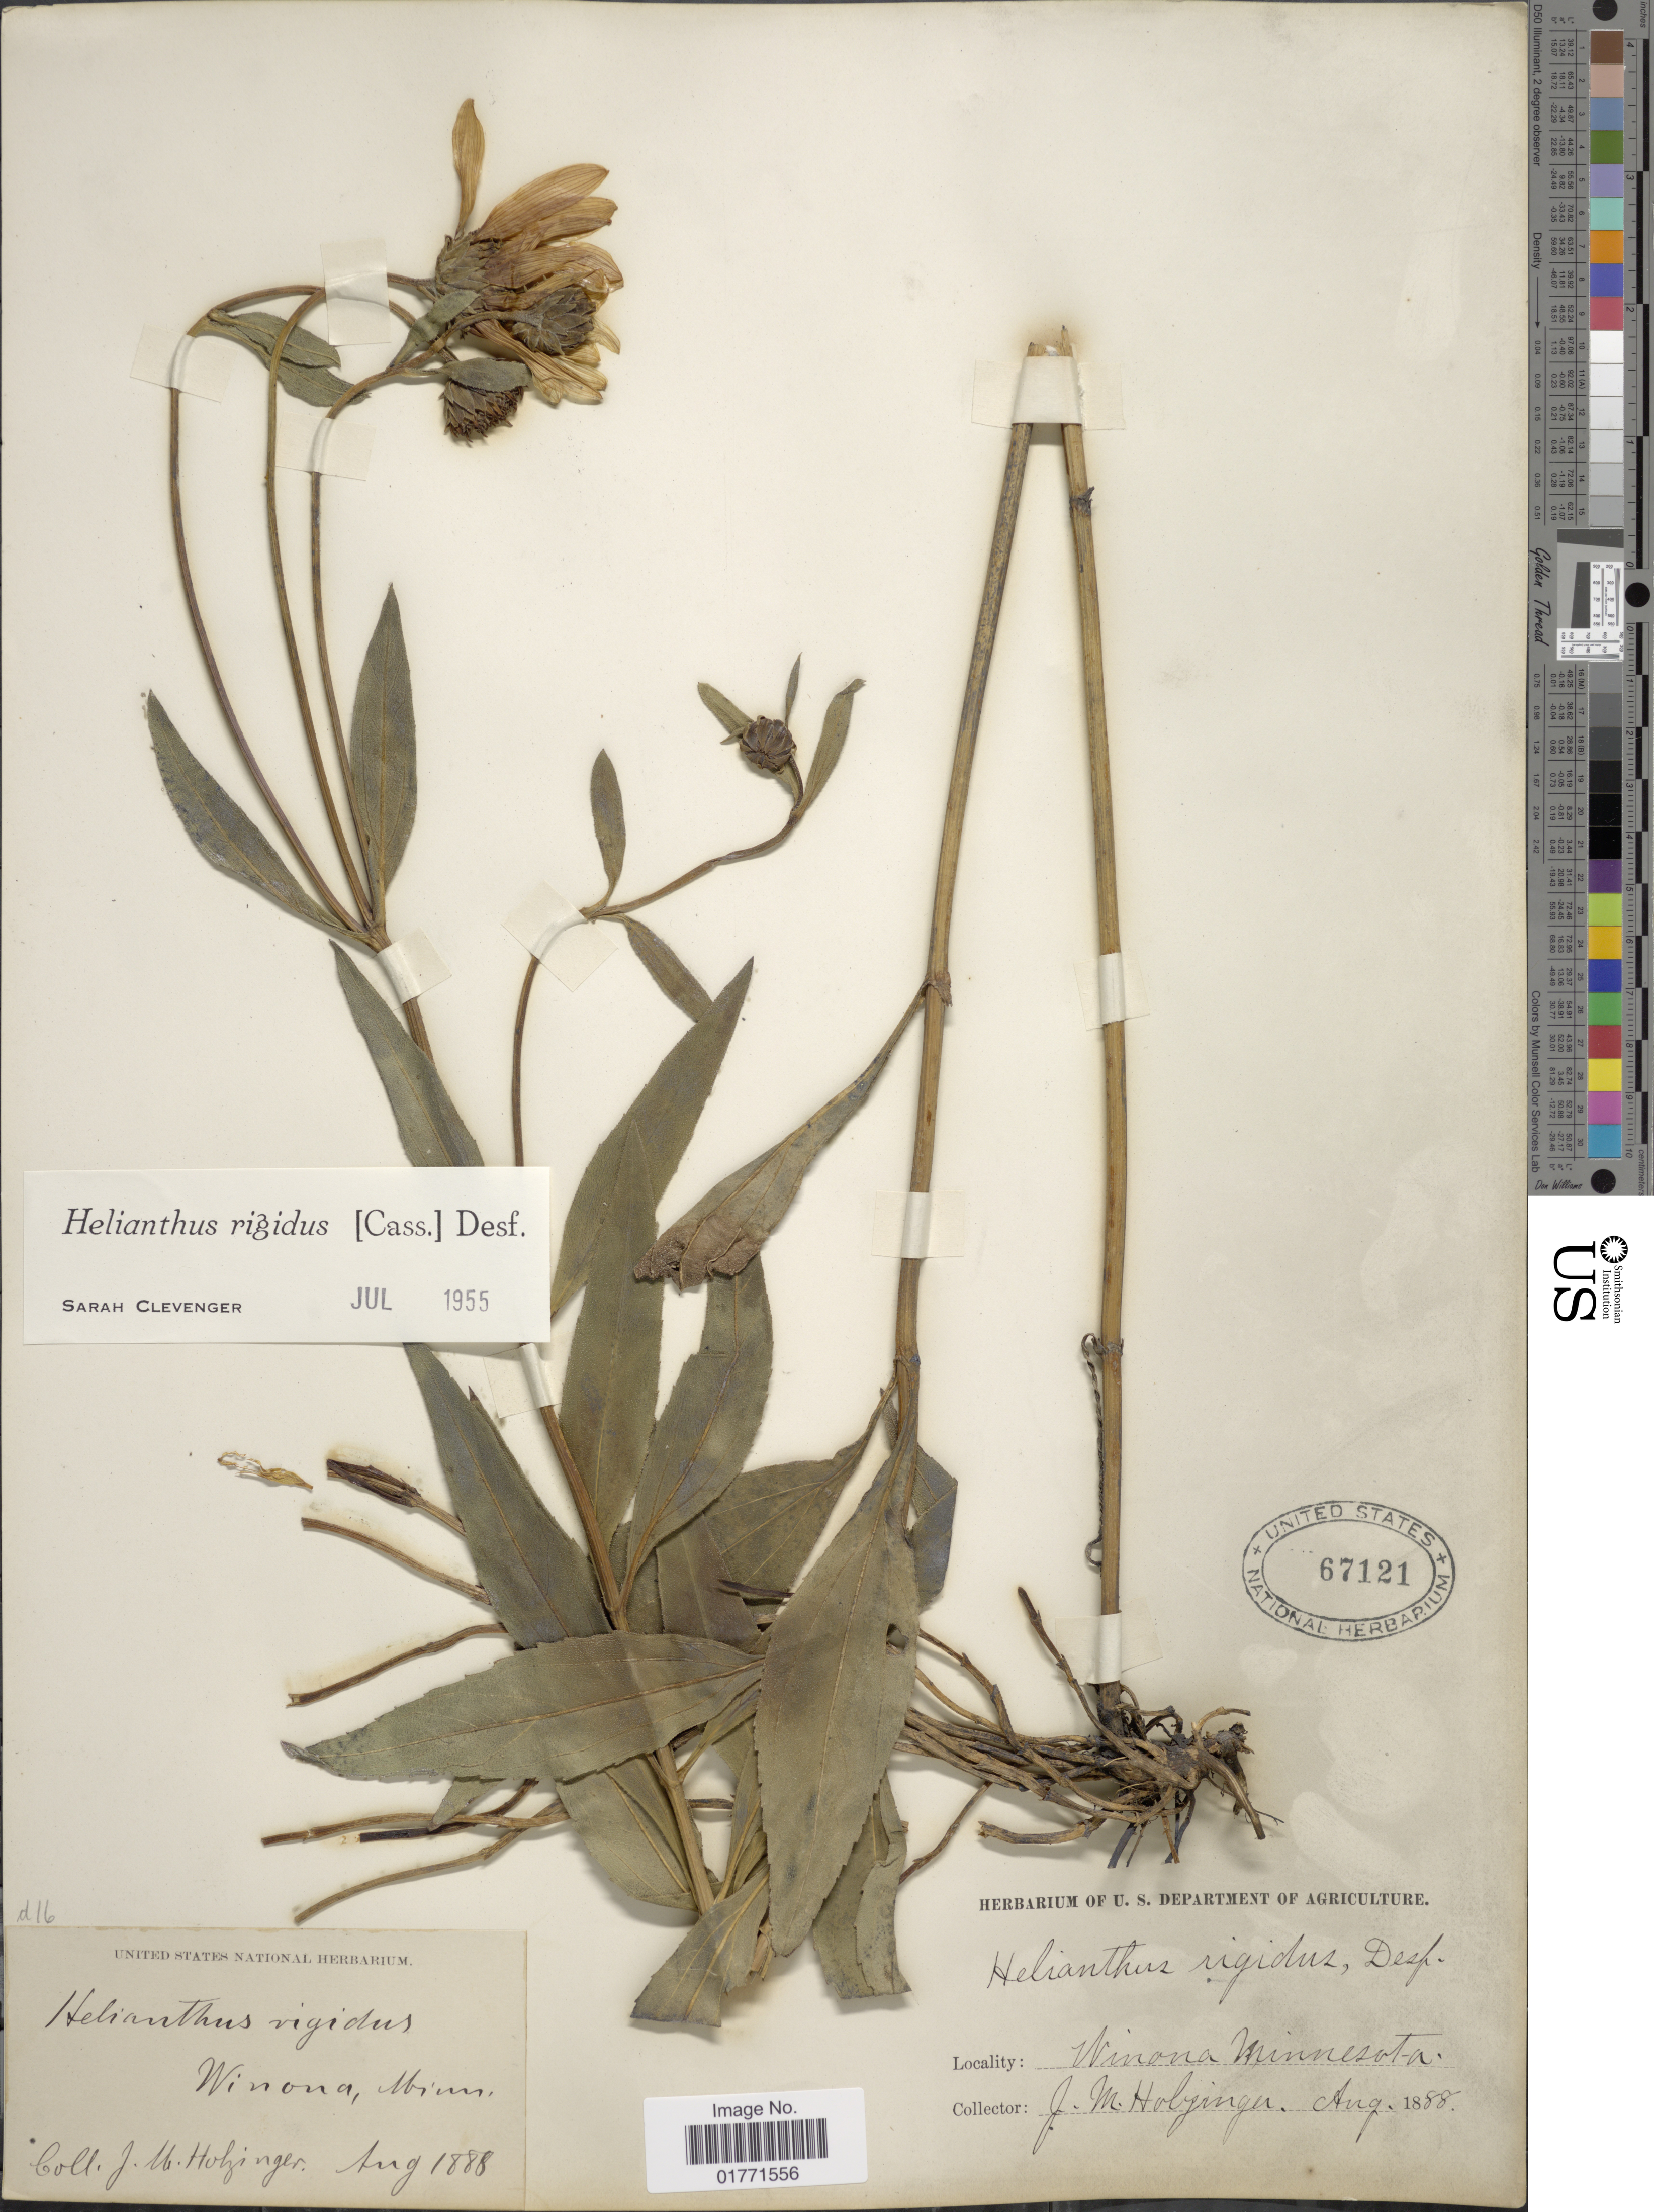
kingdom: Plantae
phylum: Tracheophyta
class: Magnoliopsida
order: Asterales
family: Asteraceae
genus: Helianthus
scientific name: Helianthus rigidus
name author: (Cass.) Desf.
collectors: J. M. Holzinger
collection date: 1888-08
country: United States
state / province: Minnesota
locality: Winona, Minn.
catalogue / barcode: US 67121